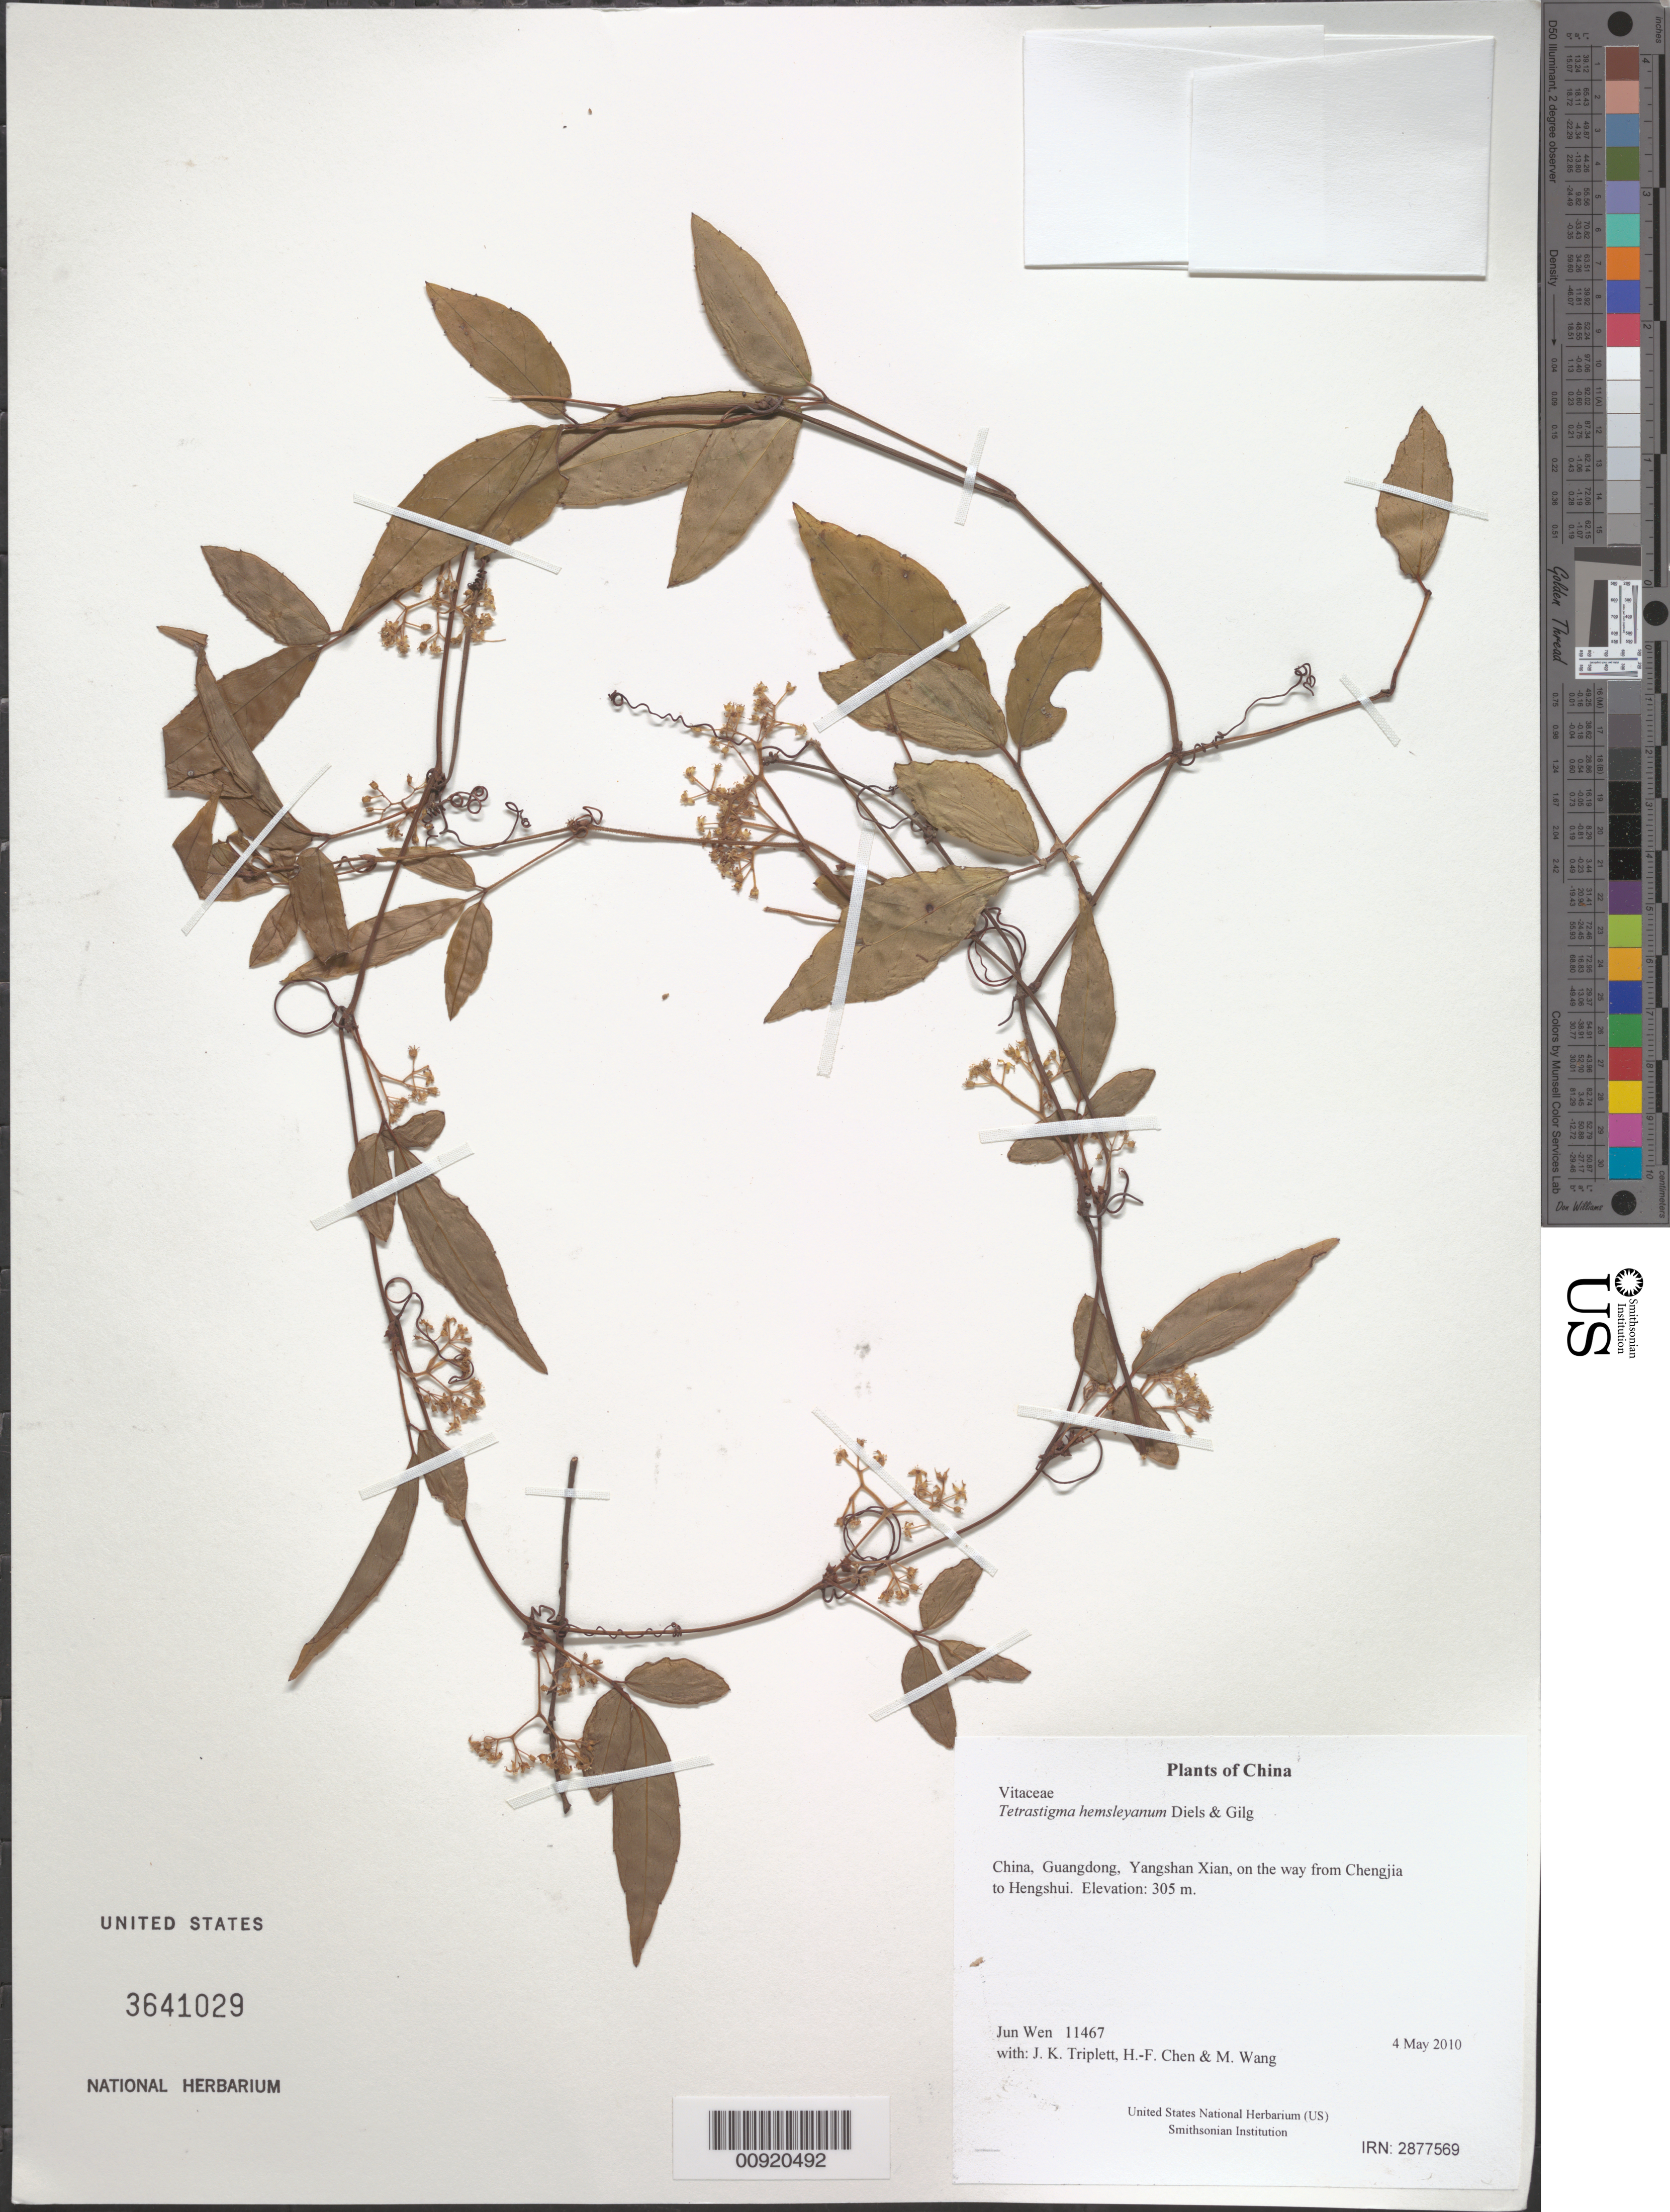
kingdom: Plantae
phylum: Tracheophyta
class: Magnoliopsida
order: Vitales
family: Vitaceae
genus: Tetrastigma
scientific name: Tetrastigma hemsleyanum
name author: Diels & Gilg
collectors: J. Wen, J. K. Triplett, H.-F. Chen & M. Wang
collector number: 11467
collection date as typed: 4 May 2010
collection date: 2010-05-04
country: China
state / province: Guangdong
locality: Yangshan Xian, on the way from Chengjia to Hengshui.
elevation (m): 305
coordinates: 24 50.419 N, 112 52.602 E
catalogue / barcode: US 3641029